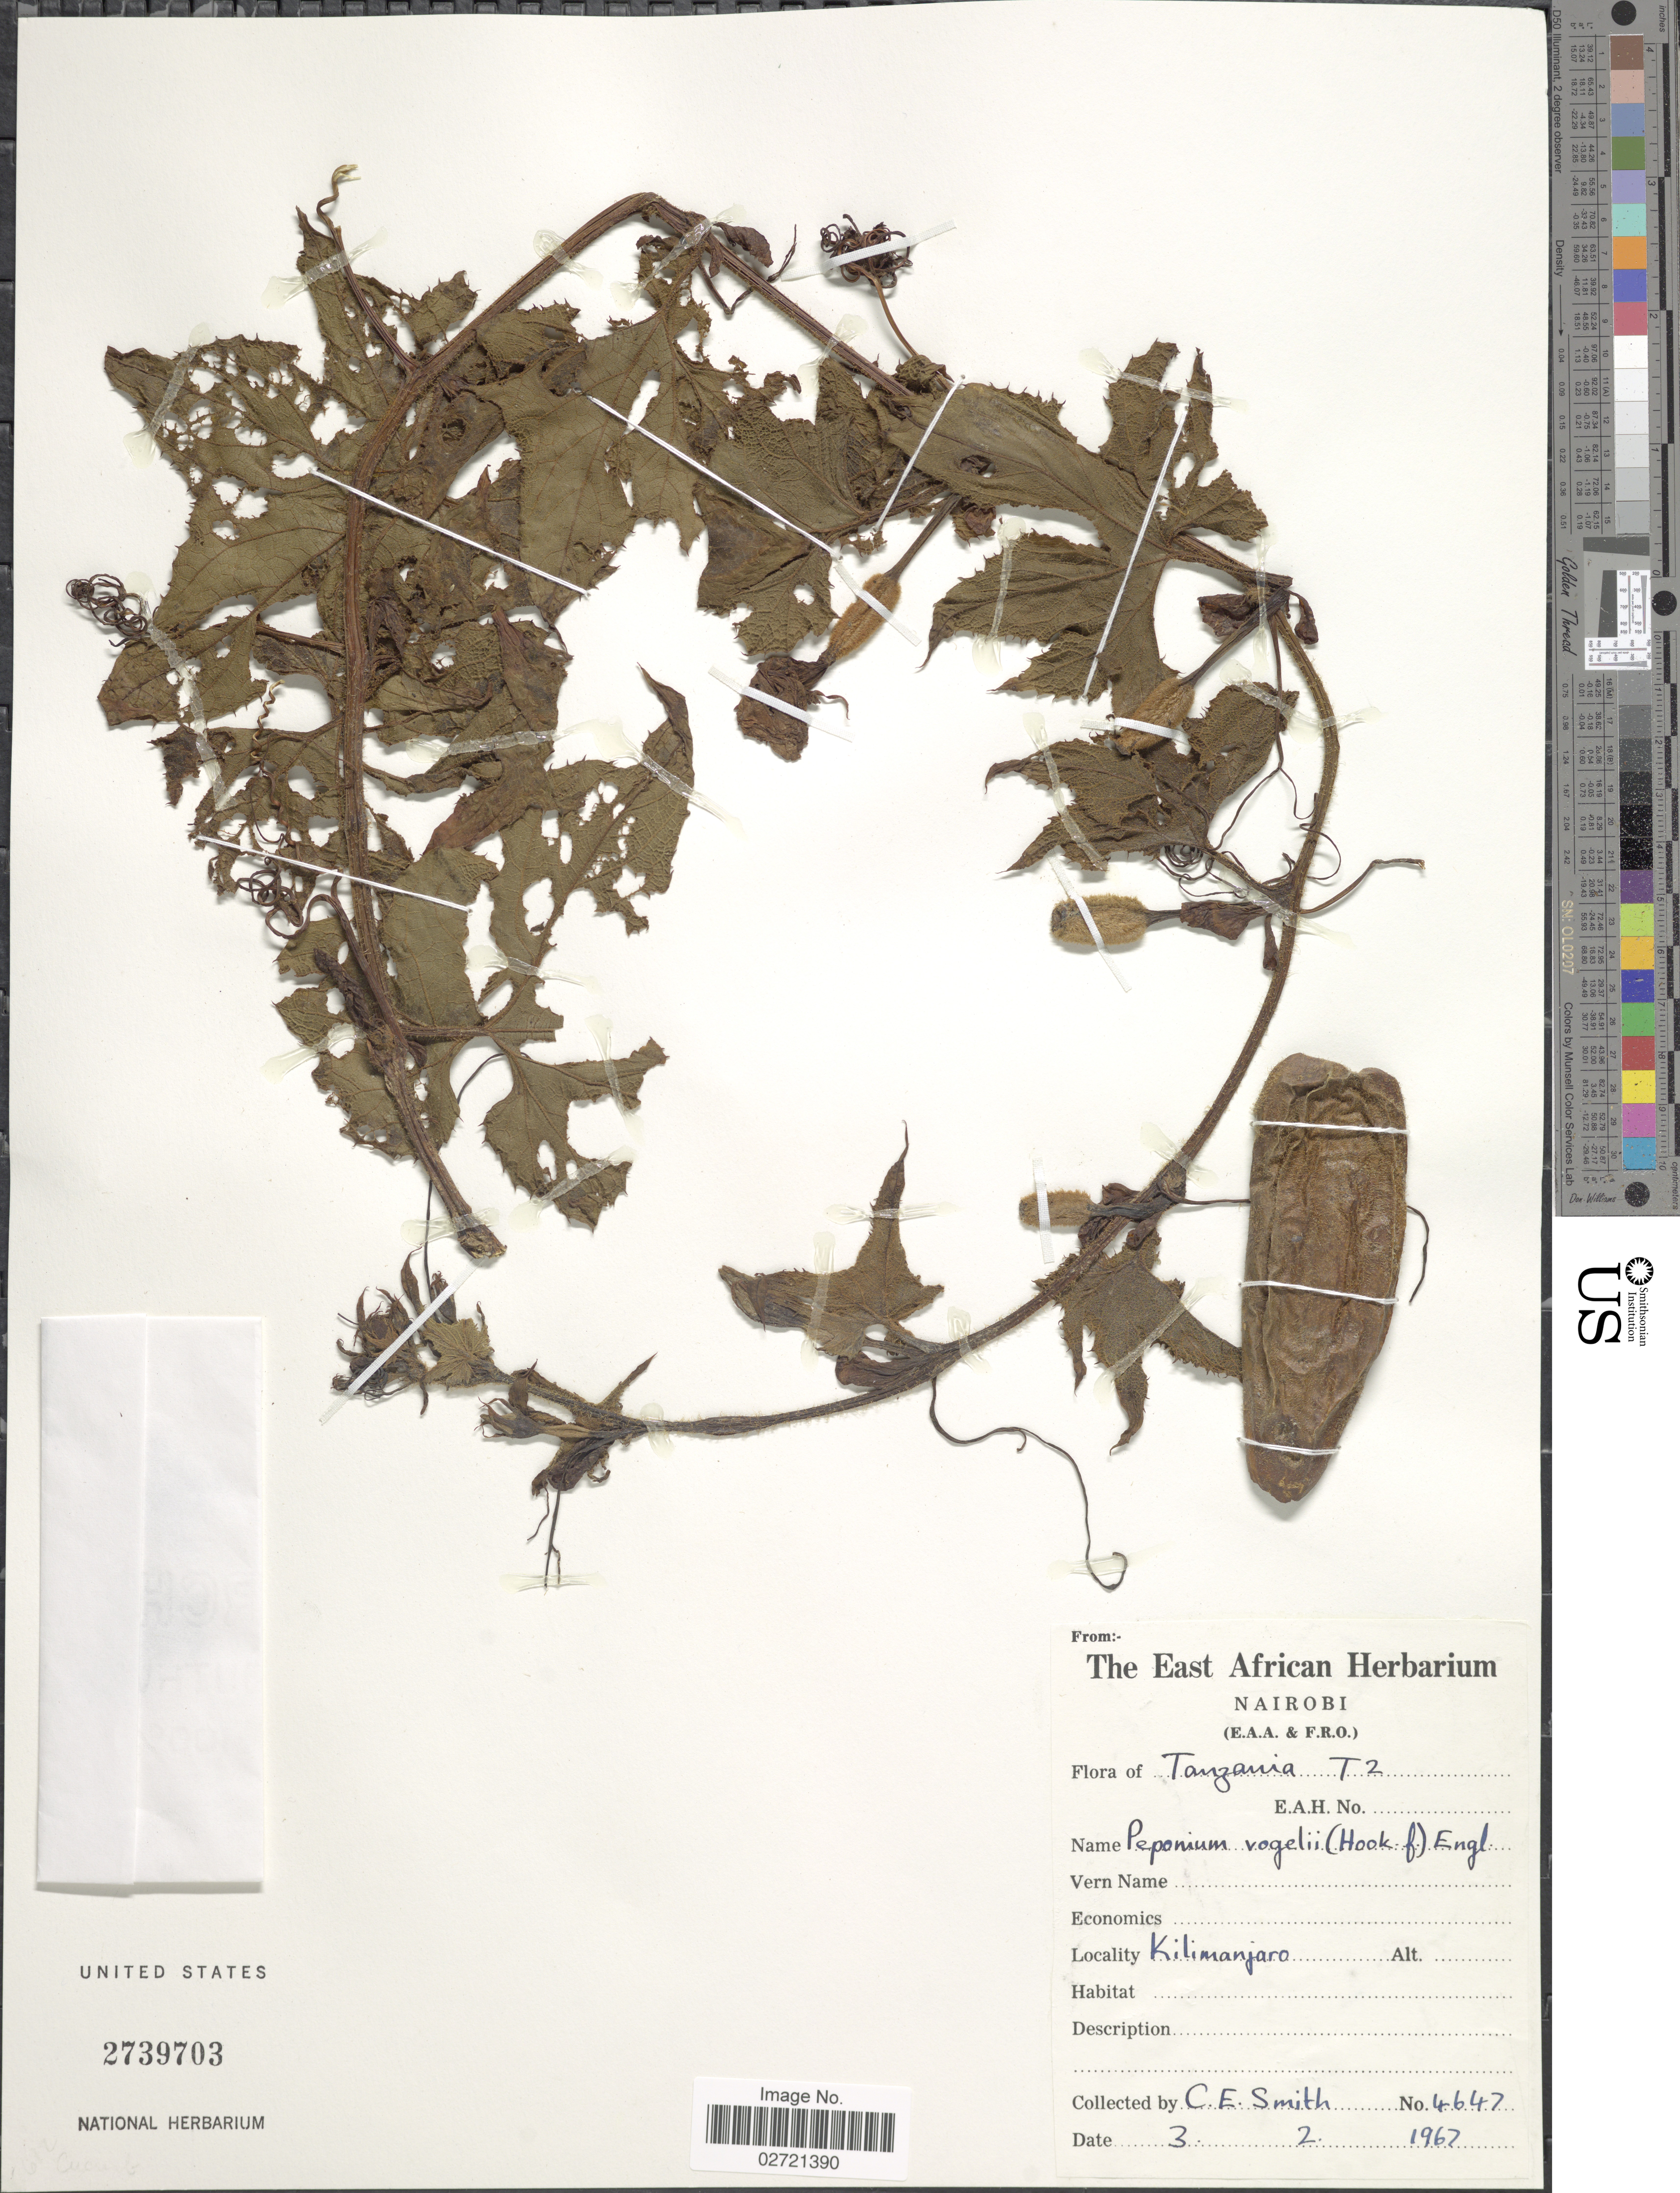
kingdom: Plantae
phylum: Tracheophyta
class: Magnoliopsida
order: Cucurbitales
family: Cucurbitaceae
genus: Peponium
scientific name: Peponium vogelii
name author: (Hook. f.) Engl.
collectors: C. E. Smith Jr.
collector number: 4647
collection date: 1967-02-03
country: Kenya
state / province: Nairobi Area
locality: Nairobi, (E.A.A. & F.R.O) Kilimanjaro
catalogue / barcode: US 2739703